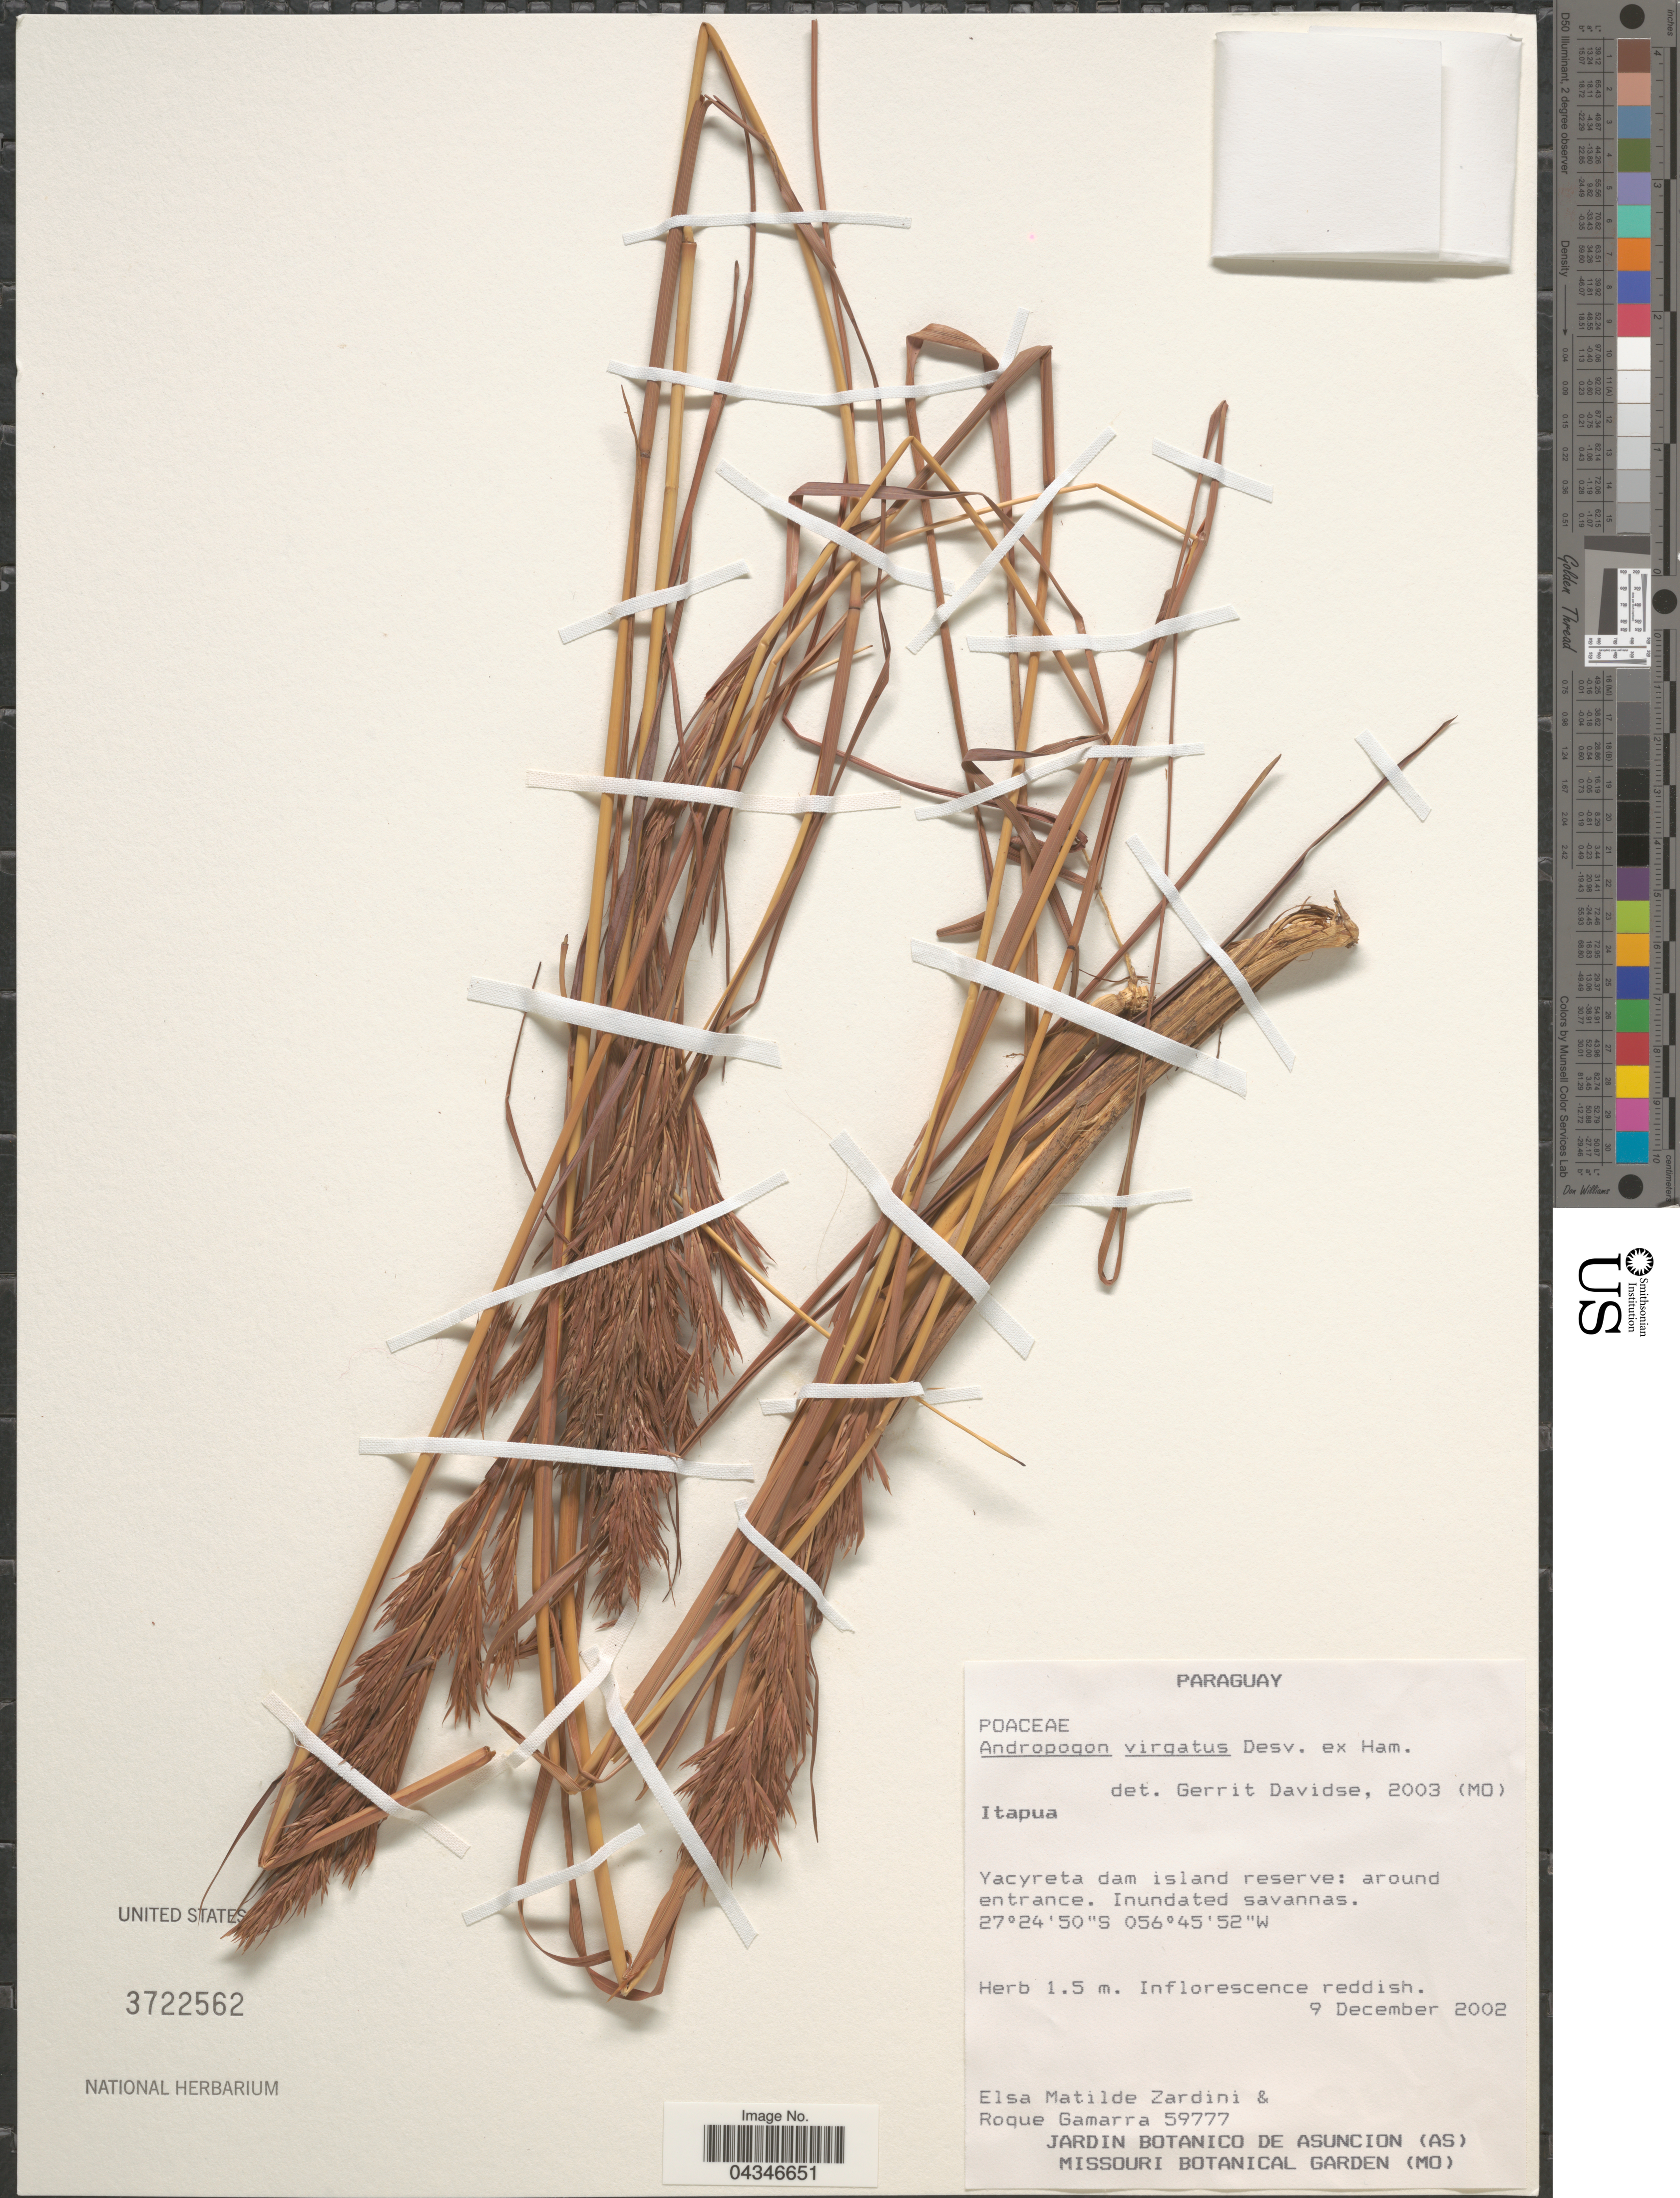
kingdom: Plantae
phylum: Tracheophyta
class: Liliopsida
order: Poales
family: Poaceae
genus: Andropogon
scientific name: Andropogon virgatus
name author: Desv. ex Ham.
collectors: E. M. Zardini & R. Gamarra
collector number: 59777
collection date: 2002-12-09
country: Paraguay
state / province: Itapua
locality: Yacyreta dam island reserve: around entrance.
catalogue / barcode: US 3722562